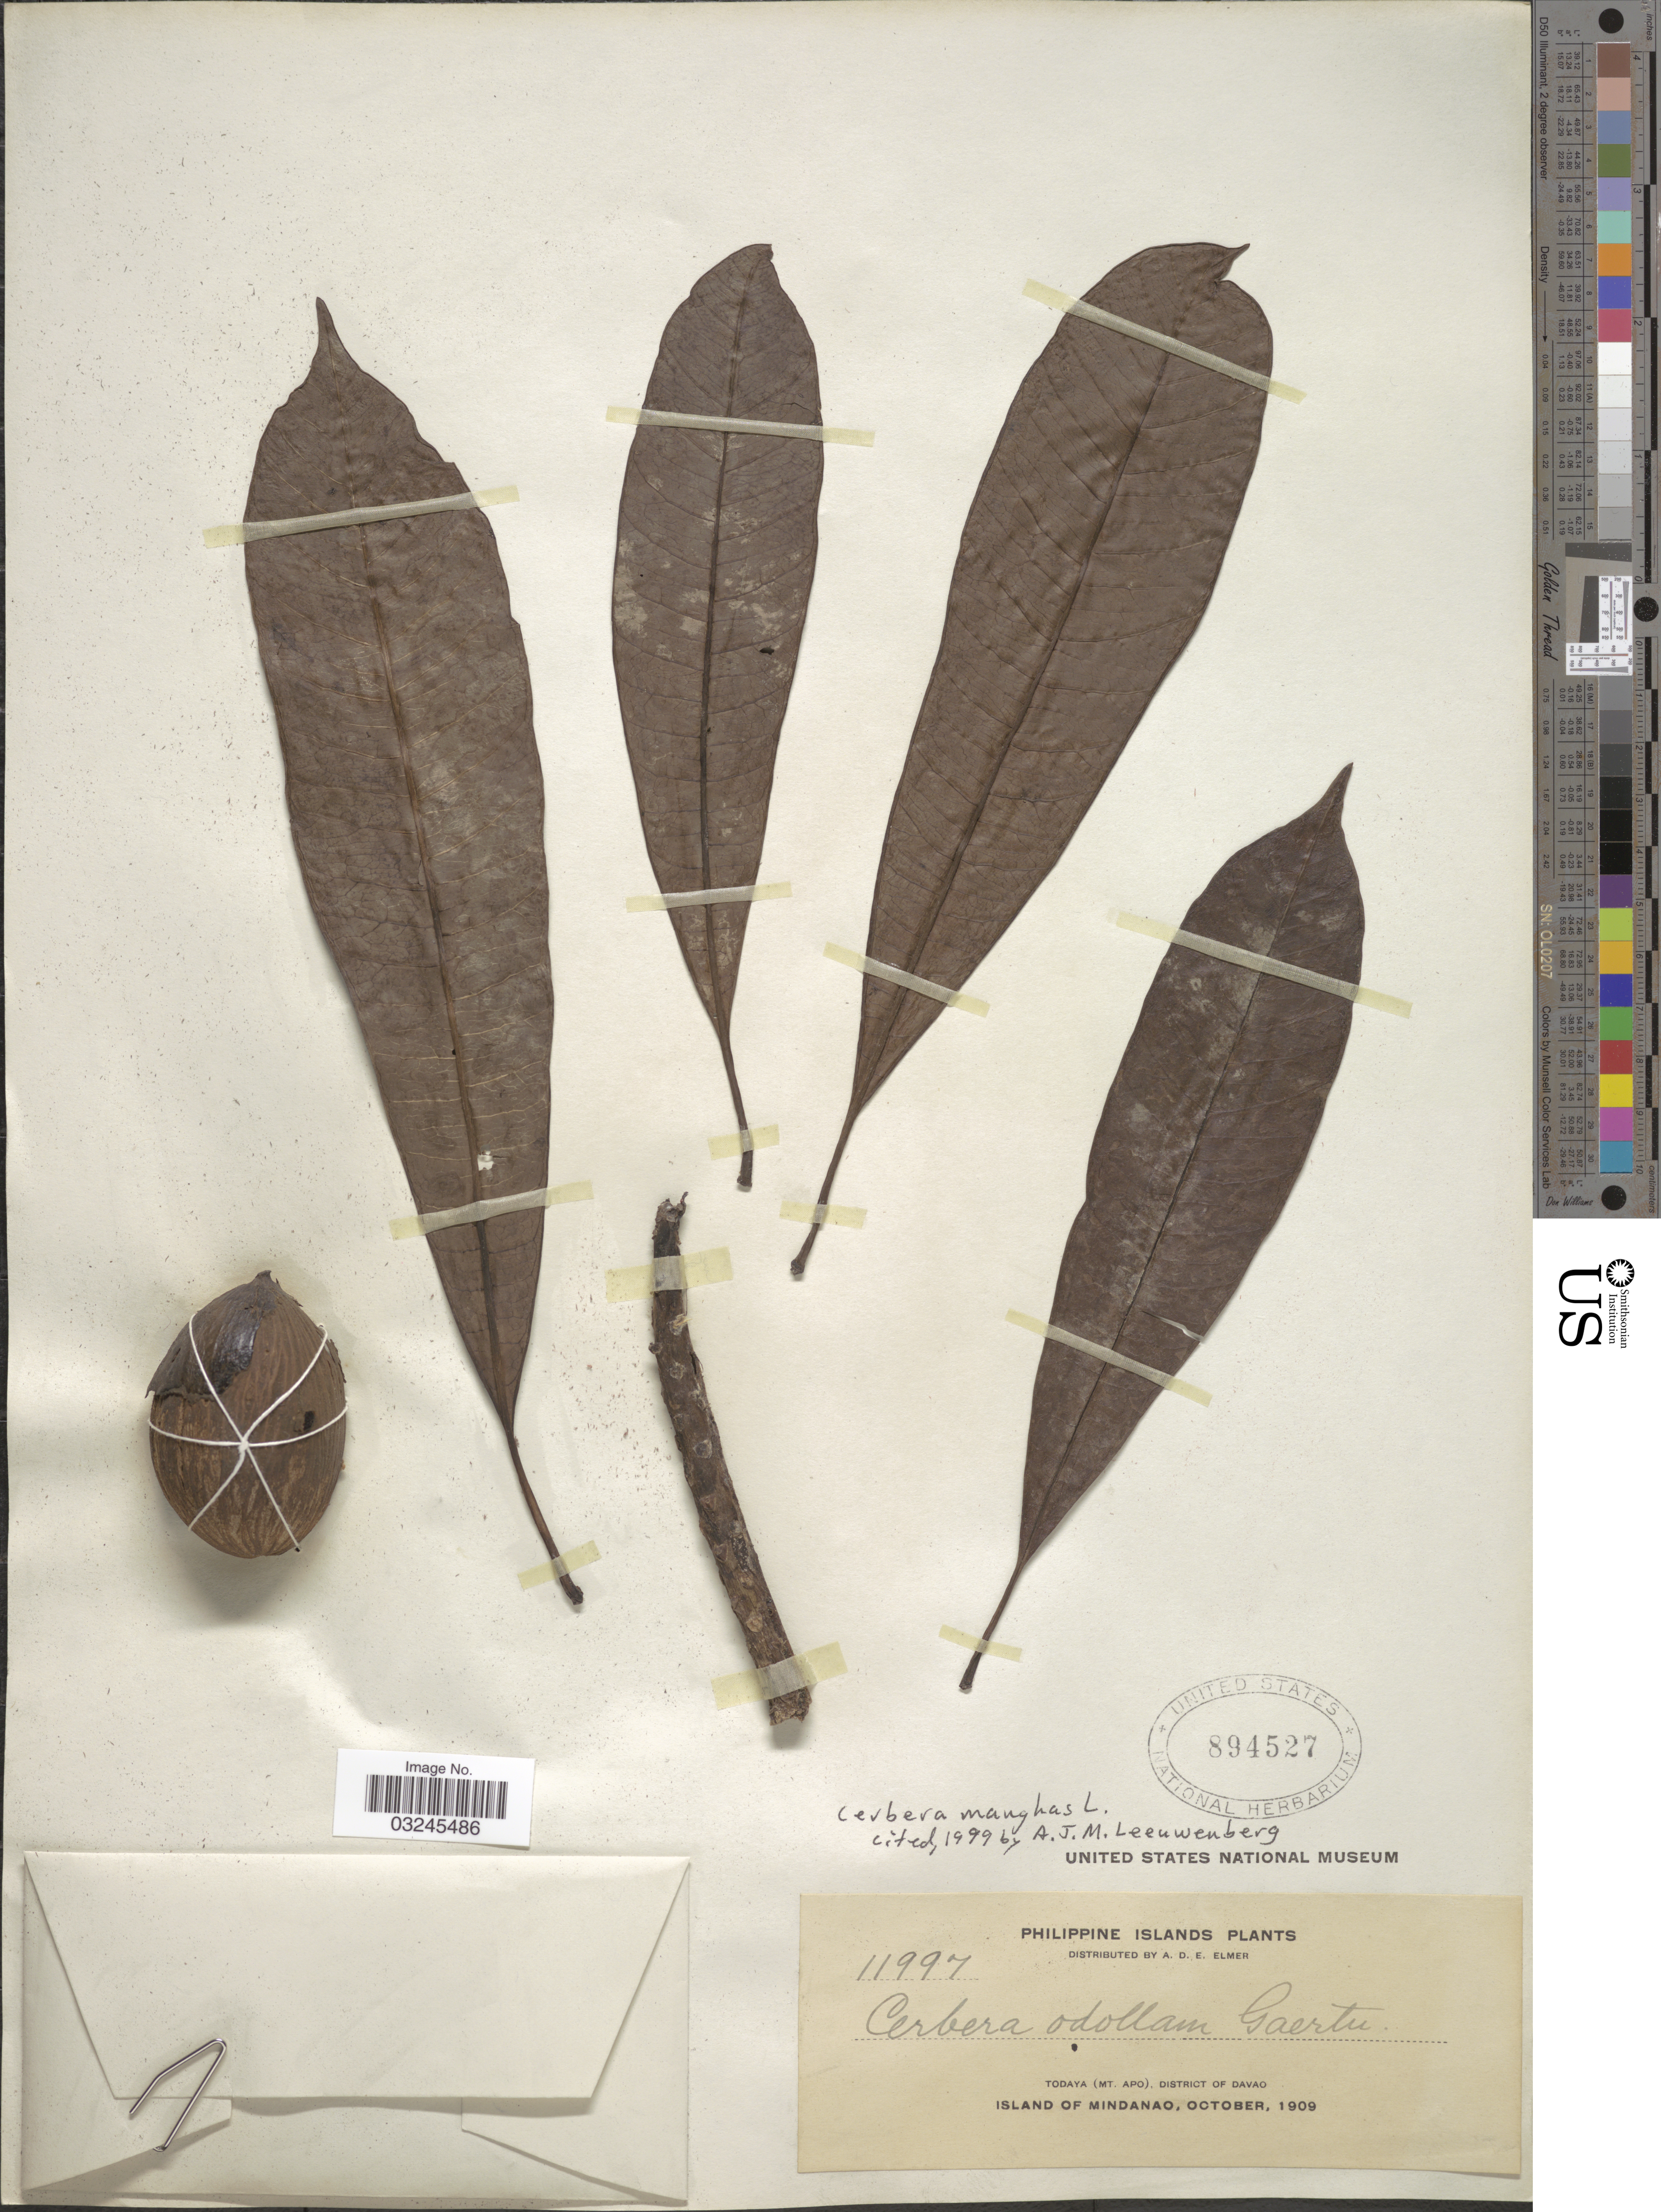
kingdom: Plantae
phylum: Tracheophyta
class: Magnoliopsida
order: Gentianales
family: Apocynaceae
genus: Cerbera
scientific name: Cerbera manghas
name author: L.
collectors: A. D. E. Elmer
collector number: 11997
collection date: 1909-10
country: Philippines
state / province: Davao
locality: Todaya (Mt. Apo), District of Davao. Island of Mindanao.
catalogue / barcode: US 894527